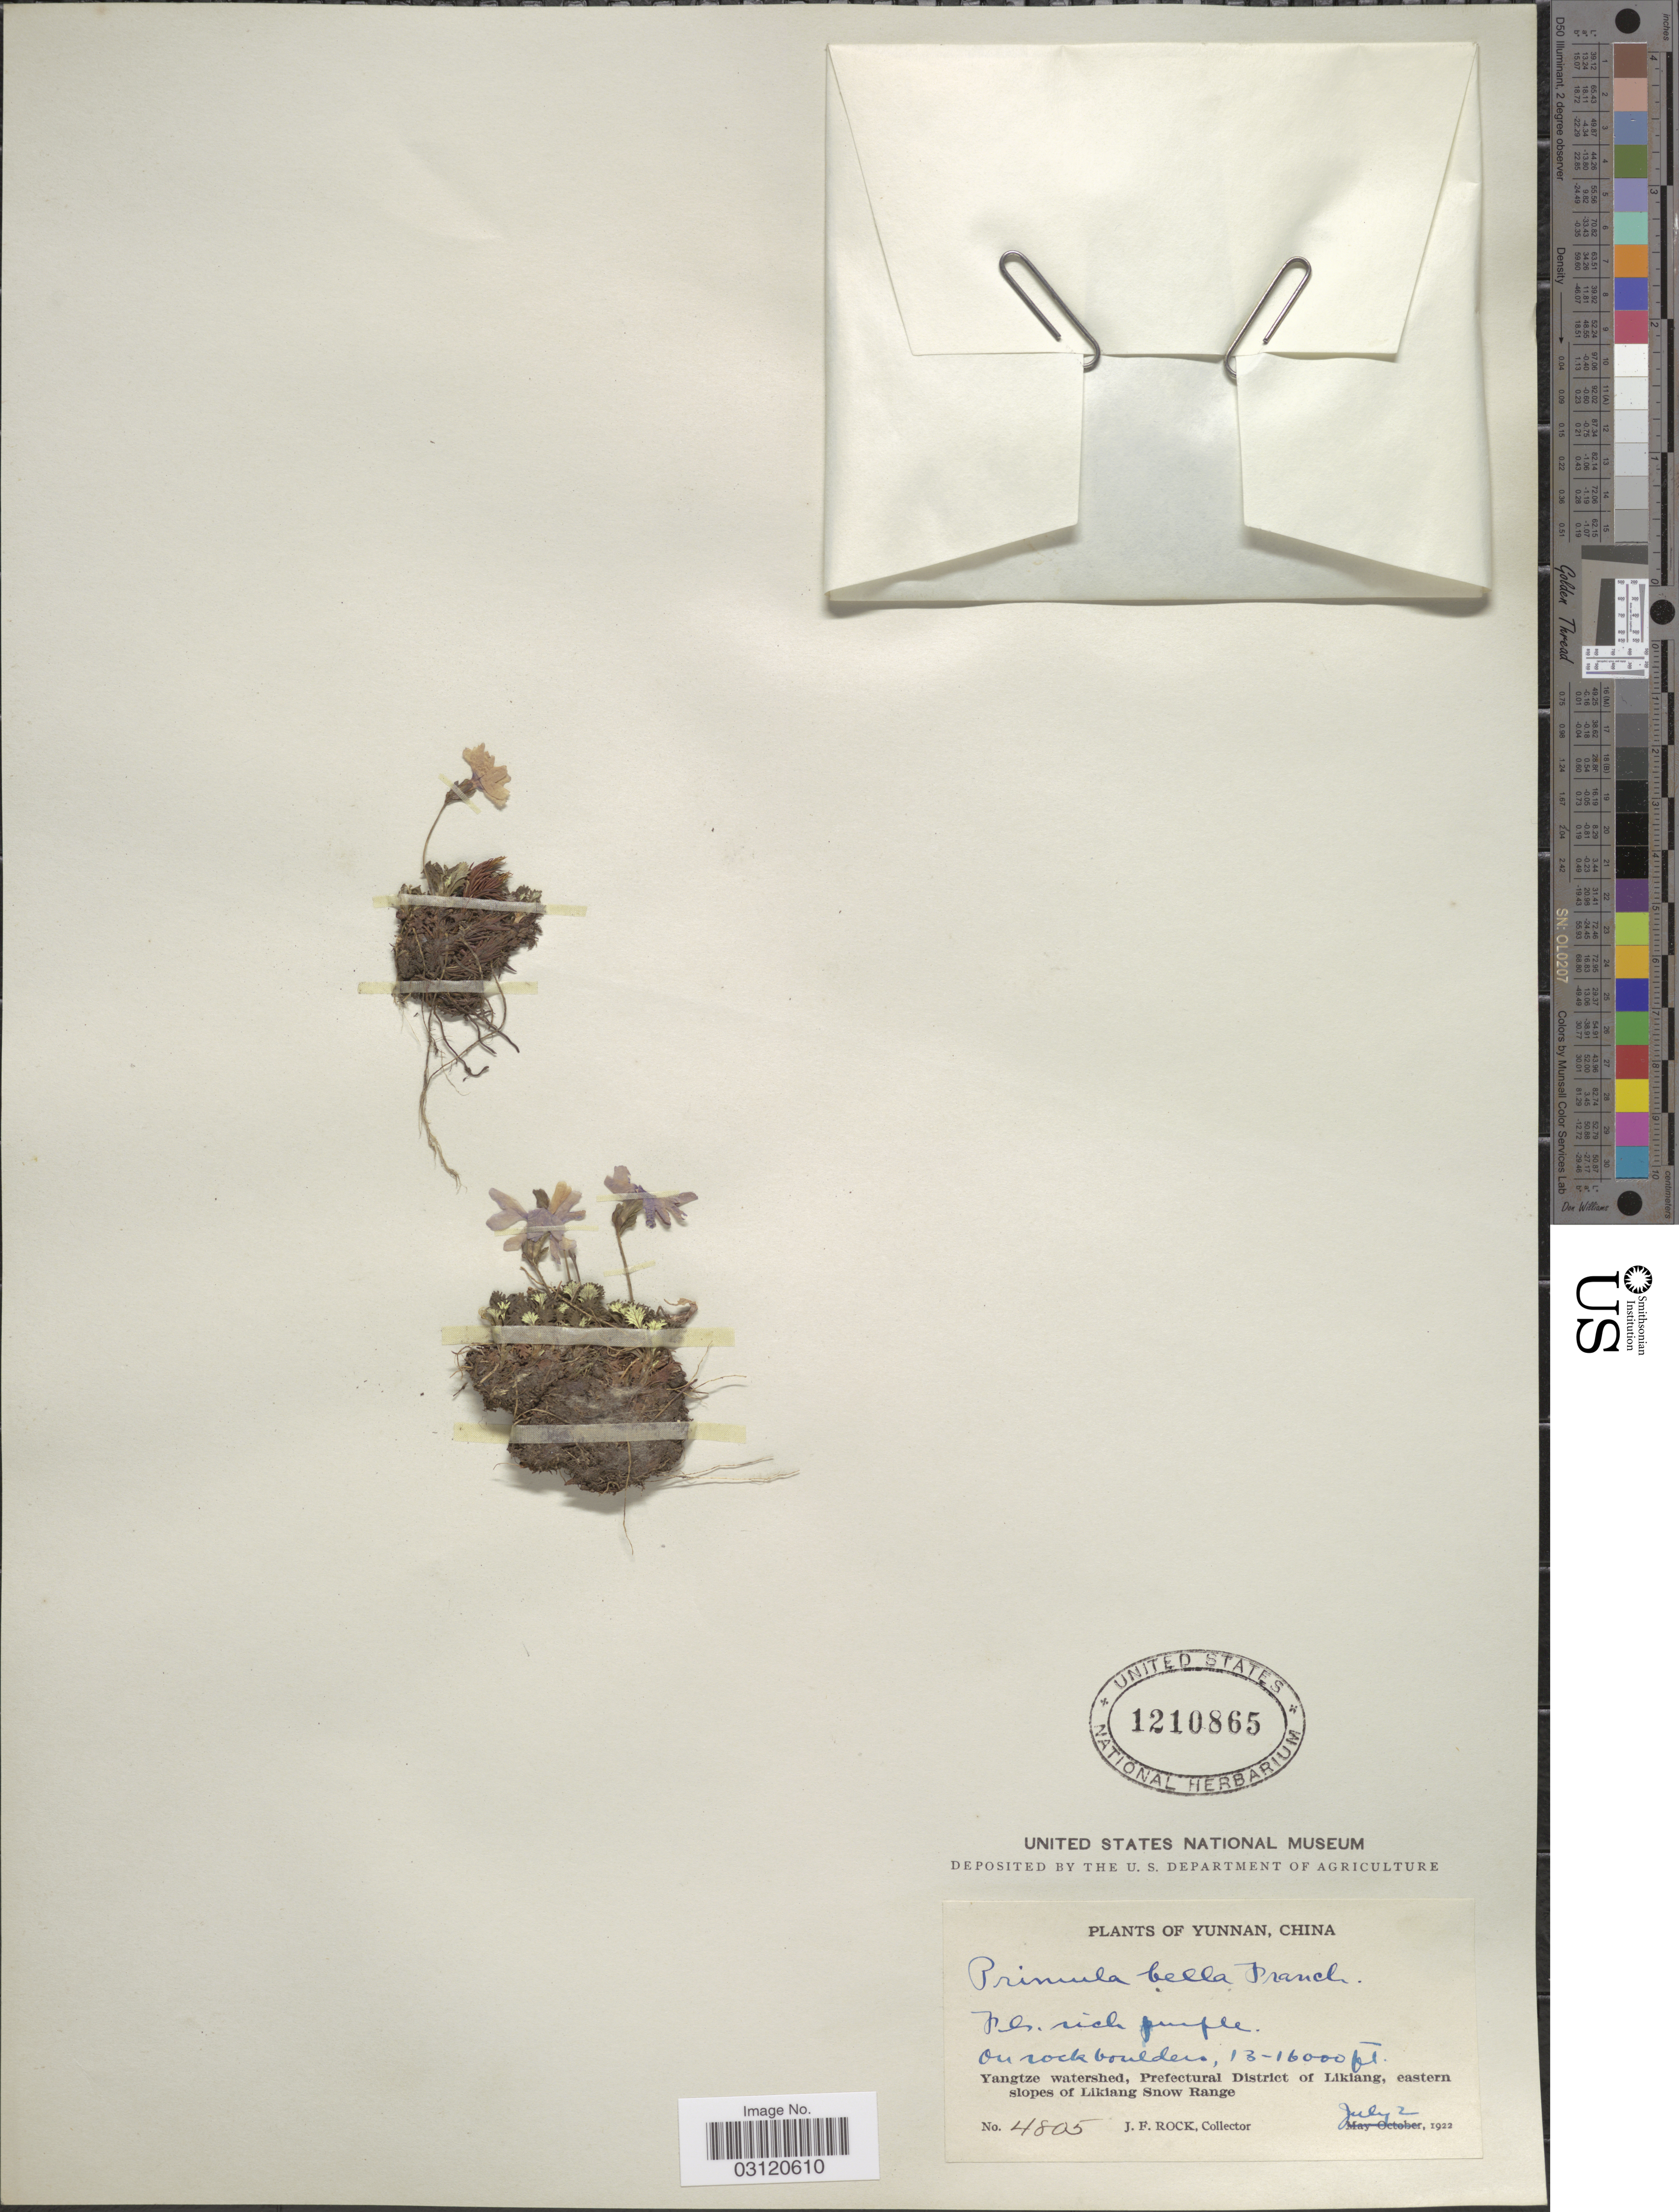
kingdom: Plantae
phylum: Tracheophyta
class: Magnoliopsida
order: Ericales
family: Primulaceae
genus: Primula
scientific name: Primula bella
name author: Franch.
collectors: J. Rock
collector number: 4805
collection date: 1922-07-02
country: China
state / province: Yunnan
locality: Yangtze watershed, Prefectural District of Likiang, eastern slopes of Likiang Snow Range.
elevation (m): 3962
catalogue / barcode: US 1210865